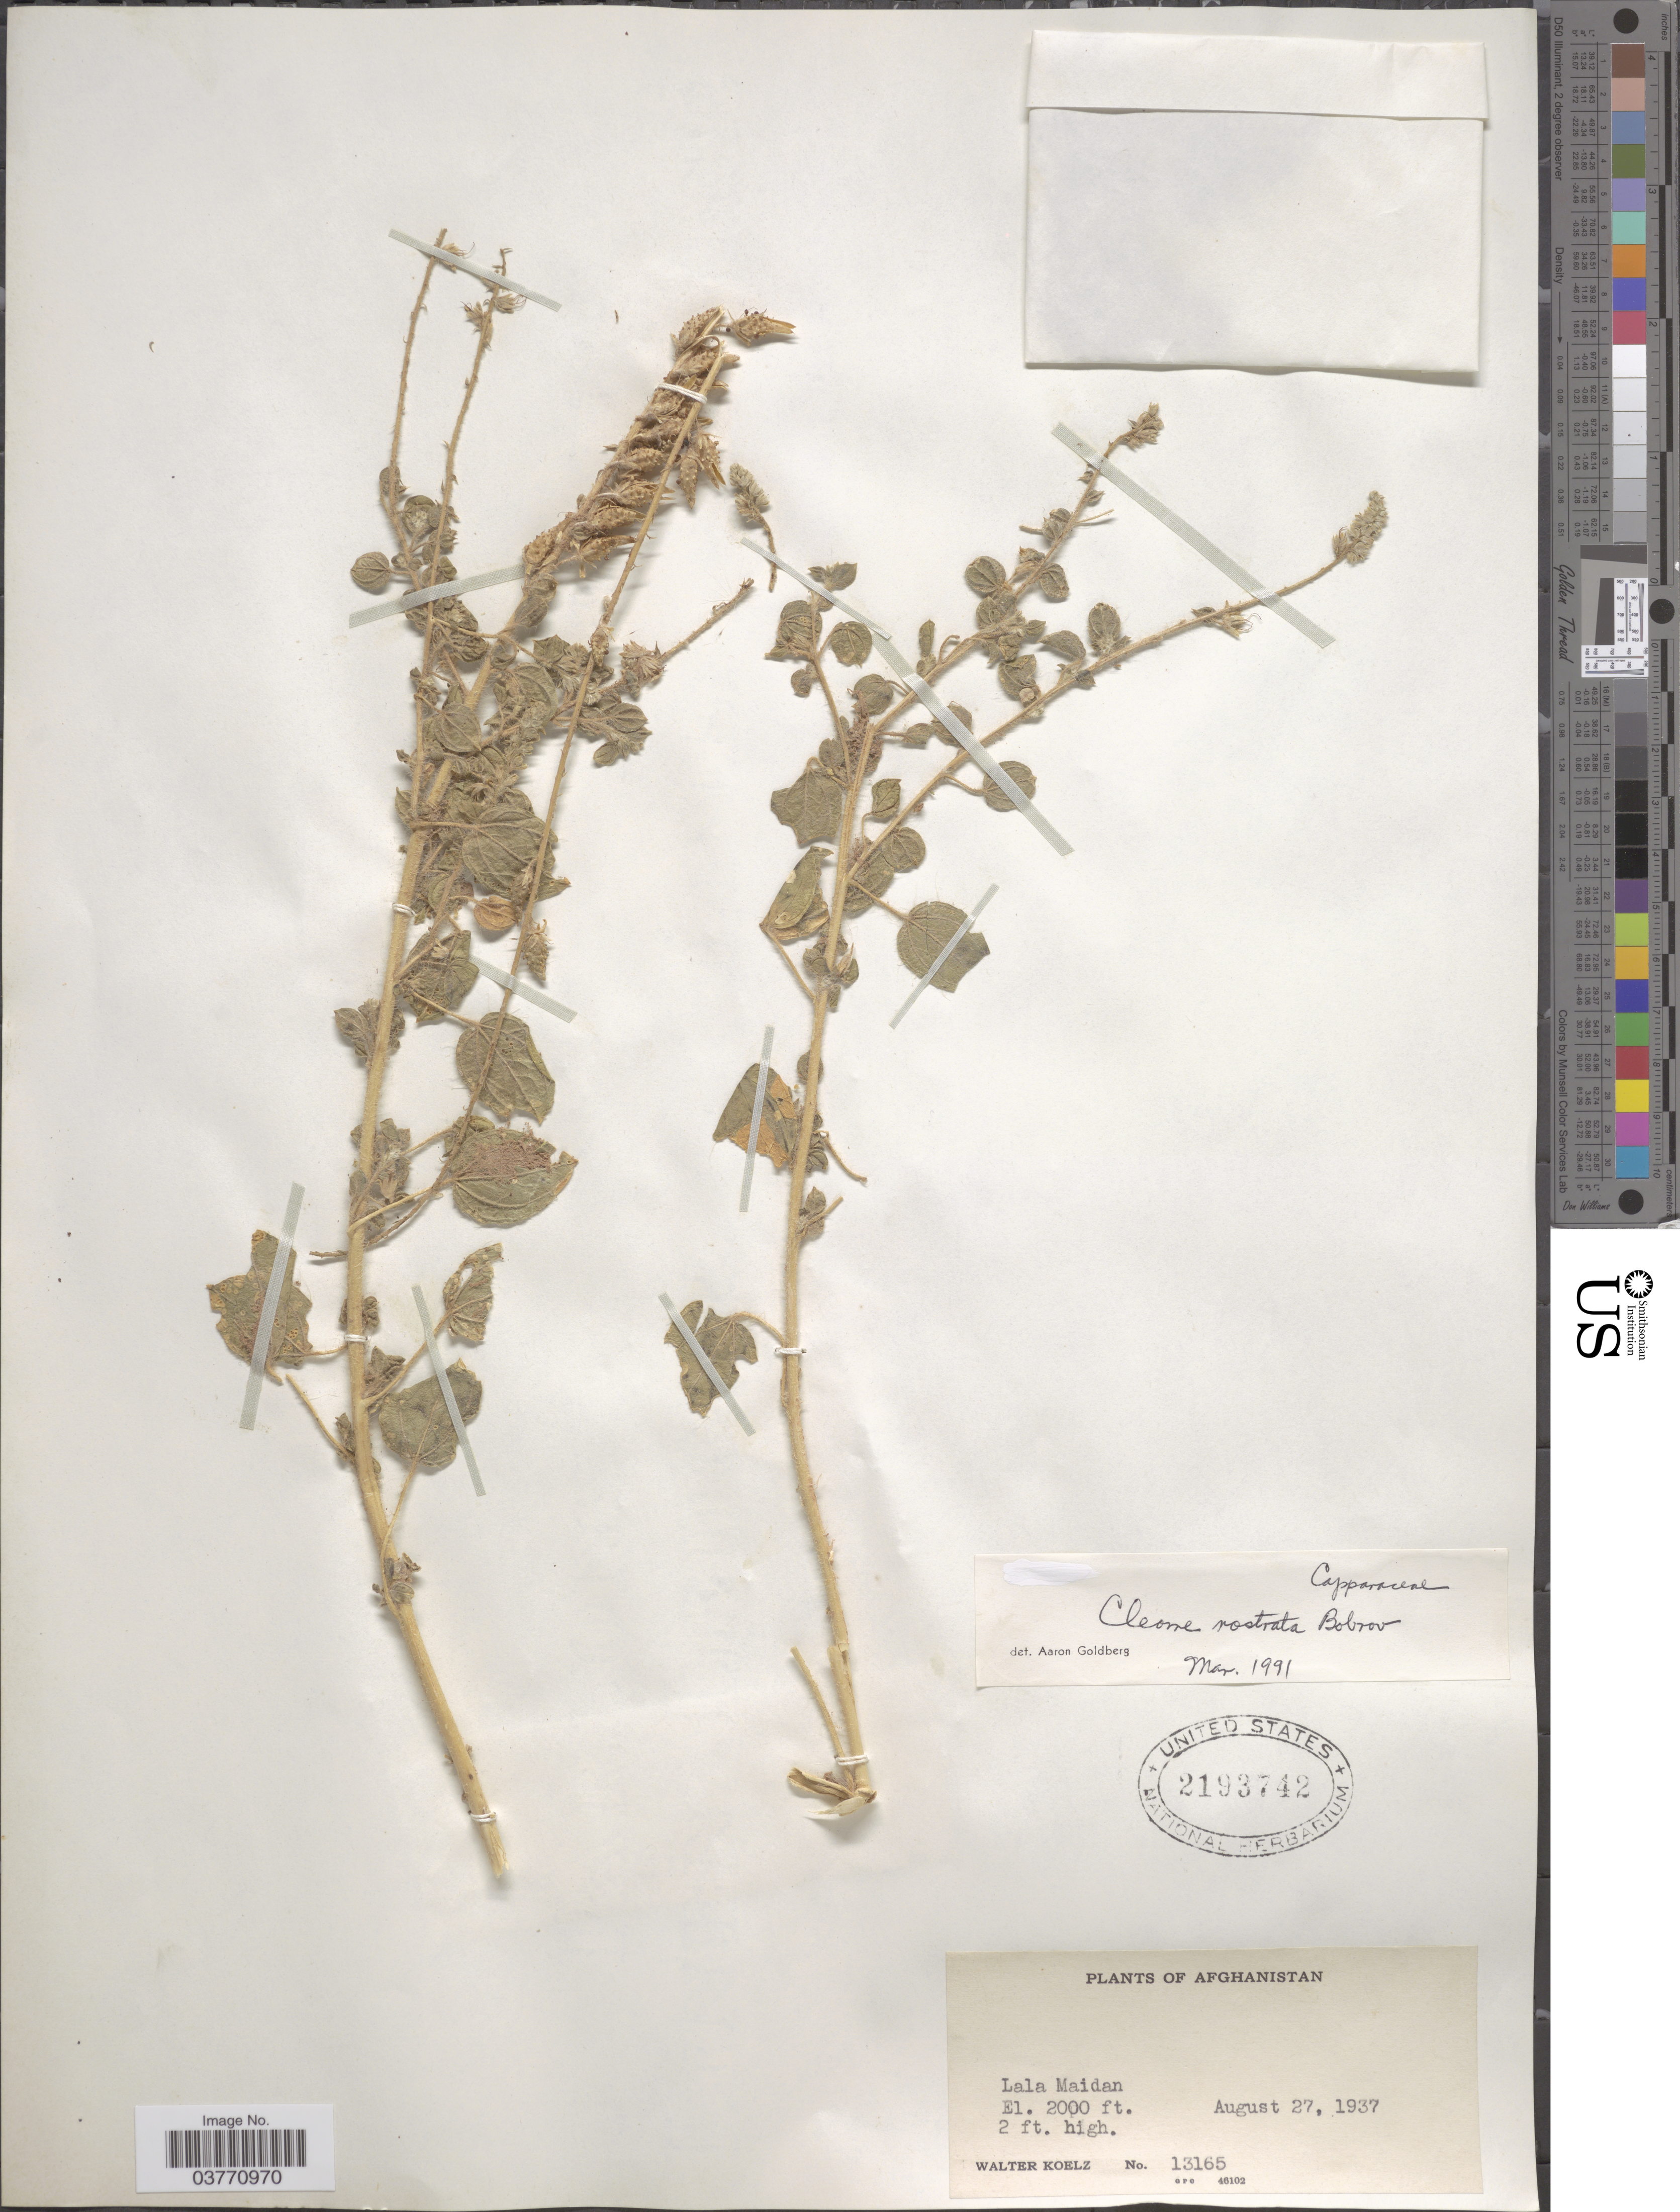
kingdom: Plantae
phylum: Tracheophyta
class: Magnoliopsida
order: Brassicales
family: Cleomaceae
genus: Rorida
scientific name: Rorida rostrata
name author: (Bobrov) Thulin & Roalson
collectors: W. N. Koelz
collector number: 13165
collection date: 1937-08-27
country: Afghanistan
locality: Lala Maidan.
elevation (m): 610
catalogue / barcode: US 2193742